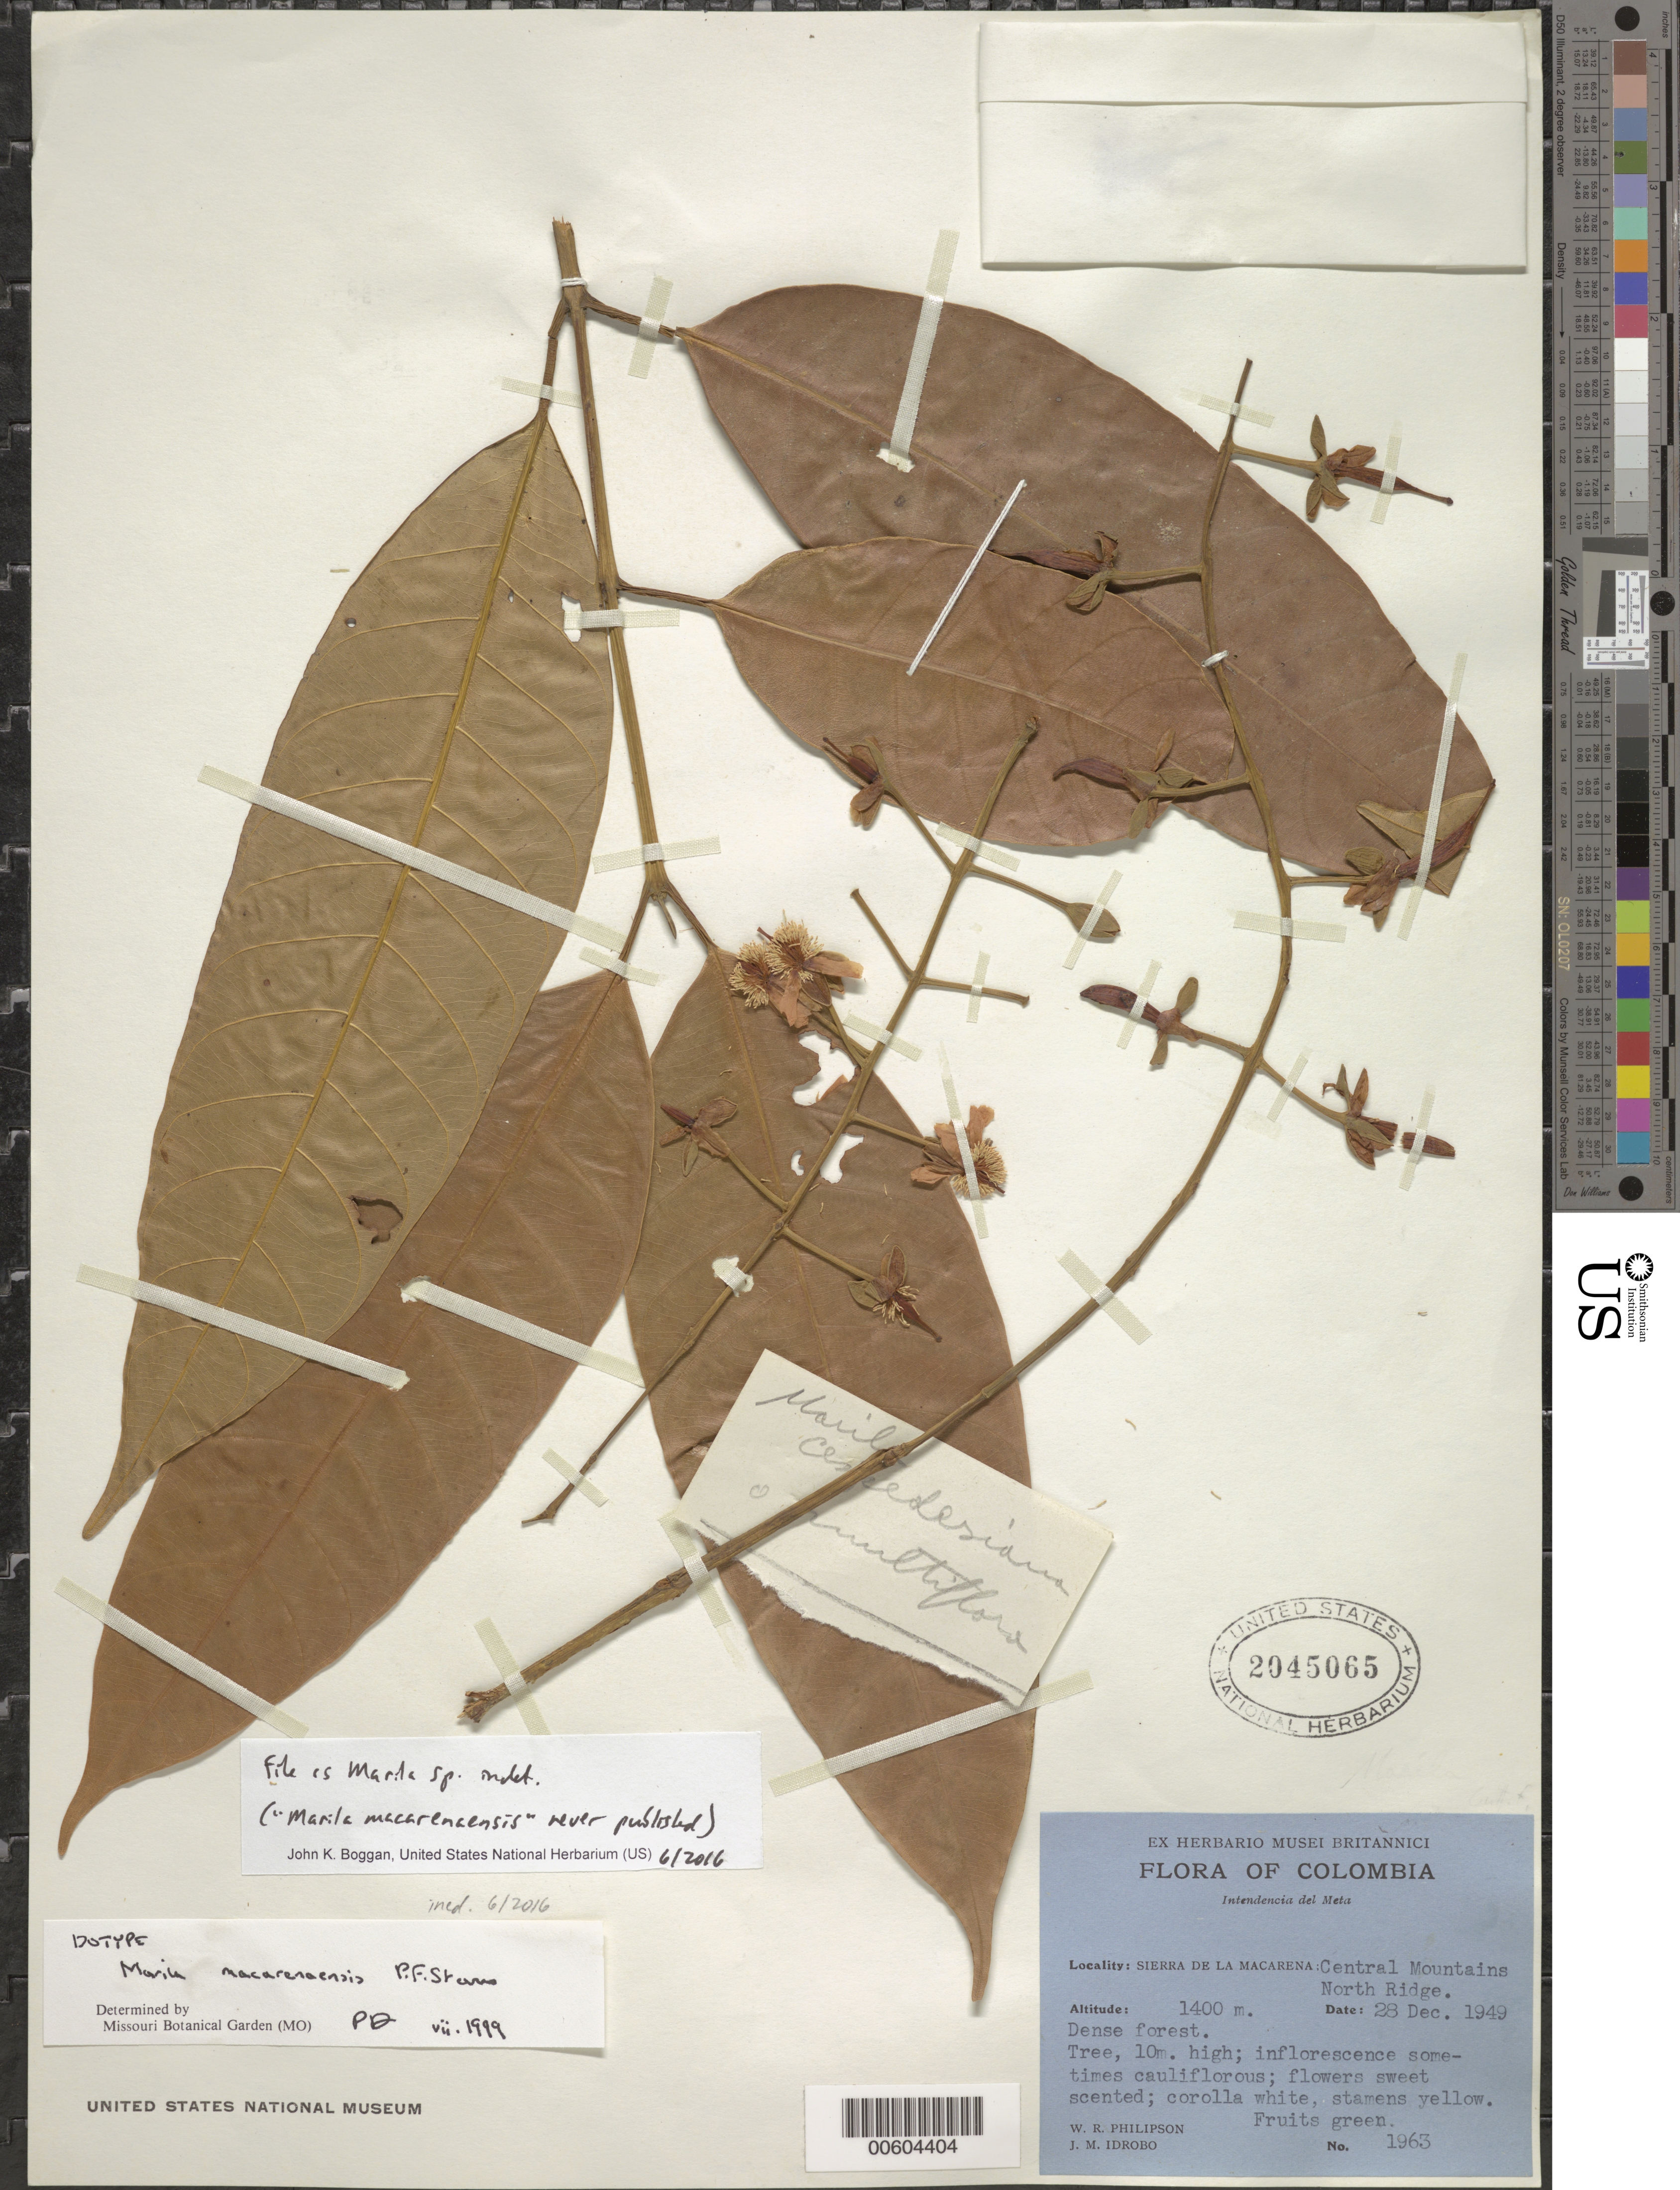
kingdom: Plantae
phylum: Tracheophyta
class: Magnoliopsida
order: Malpighiales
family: Calophyllaceae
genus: Marila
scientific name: Marila sp.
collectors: W. R. Philipson & J. M. Idrobo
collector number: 1963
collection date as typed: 28 Dec 1949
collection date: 1949-12-28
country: Colombia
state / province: Meta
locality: Sierra de la Macarena; Central Mountains N ridge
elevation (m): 1400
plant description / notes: Annotated by P.F. Stevens (1999) as isotype of Marila macareraensis P.F. Stevens [ined. name, still unpublished as of May 2016]; specimen re-filed in main herbarium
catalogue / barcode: US 2045065